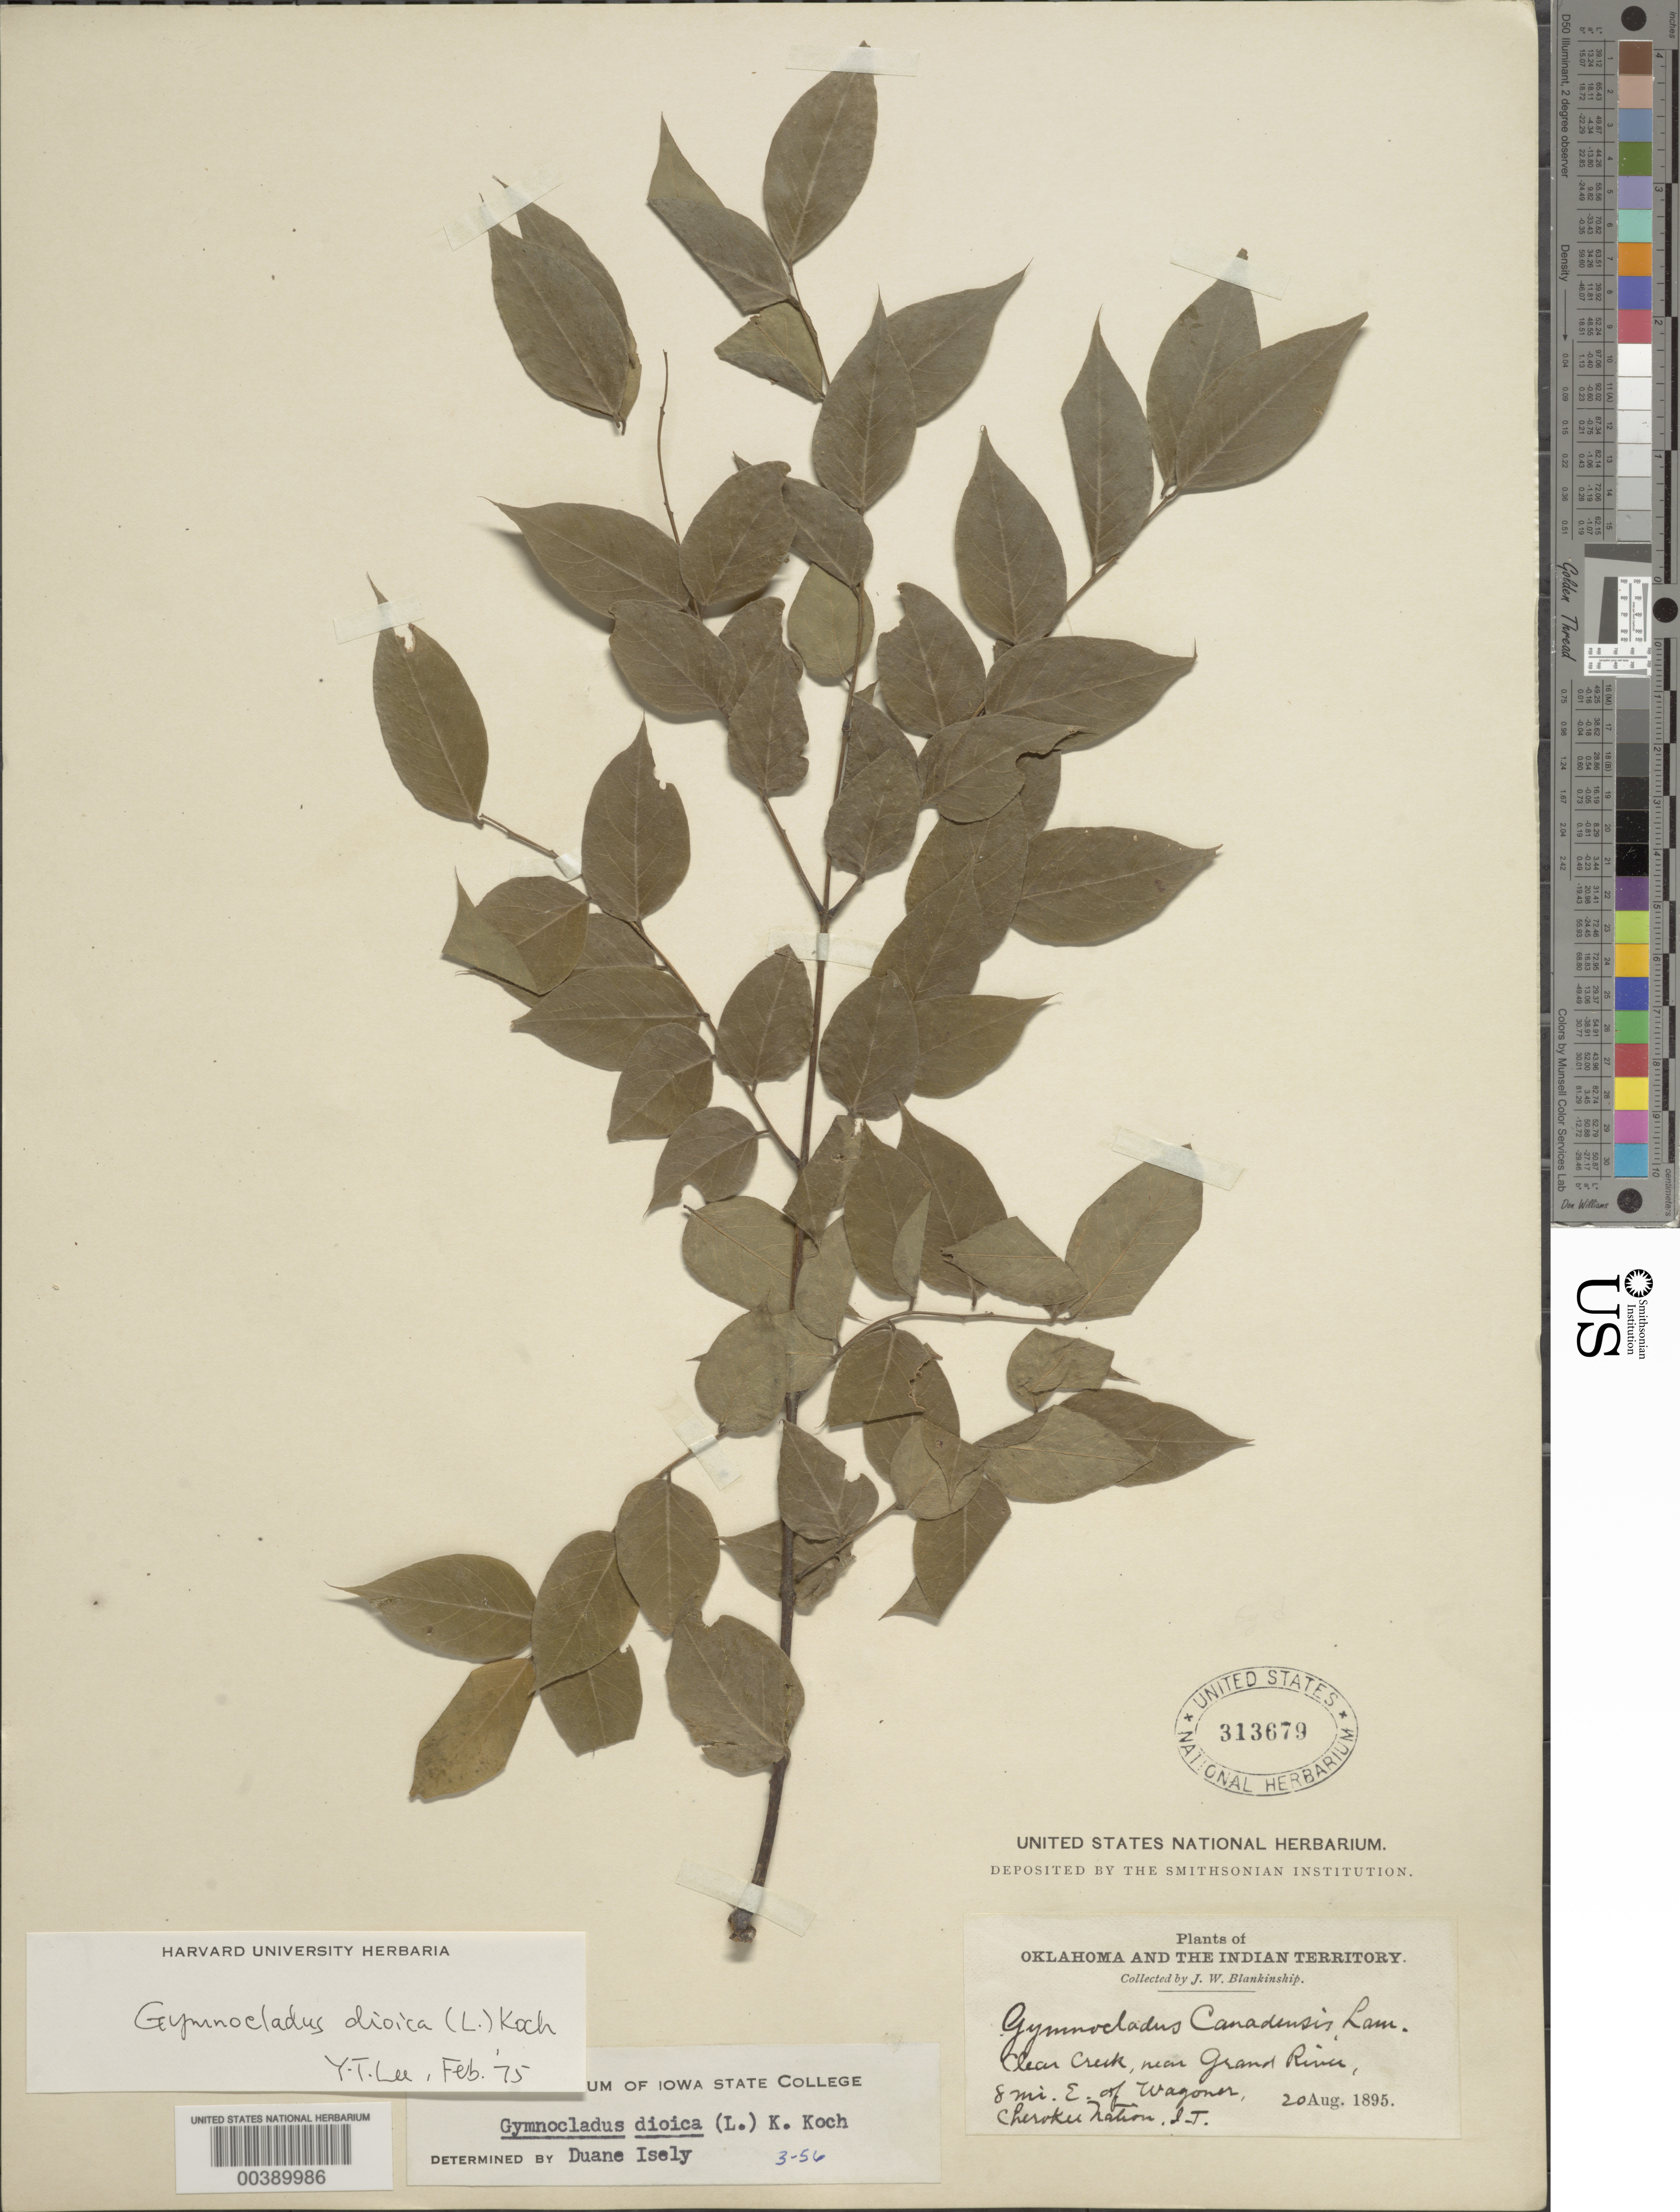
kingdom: Plantae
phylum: Tracheophyta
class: Magnoliopsida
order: Fabales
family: Fabaceae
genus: Gymnocladus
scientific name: Gymnocladus dioicus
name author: (L.) K. Koch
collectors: J. W. Blankinship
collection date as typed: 20 Aug 1895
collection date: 1895-08-20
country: United States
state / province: Oklahoma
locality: Clear creek near grand river, 8 mi e of wagoner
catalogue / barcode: US 313679